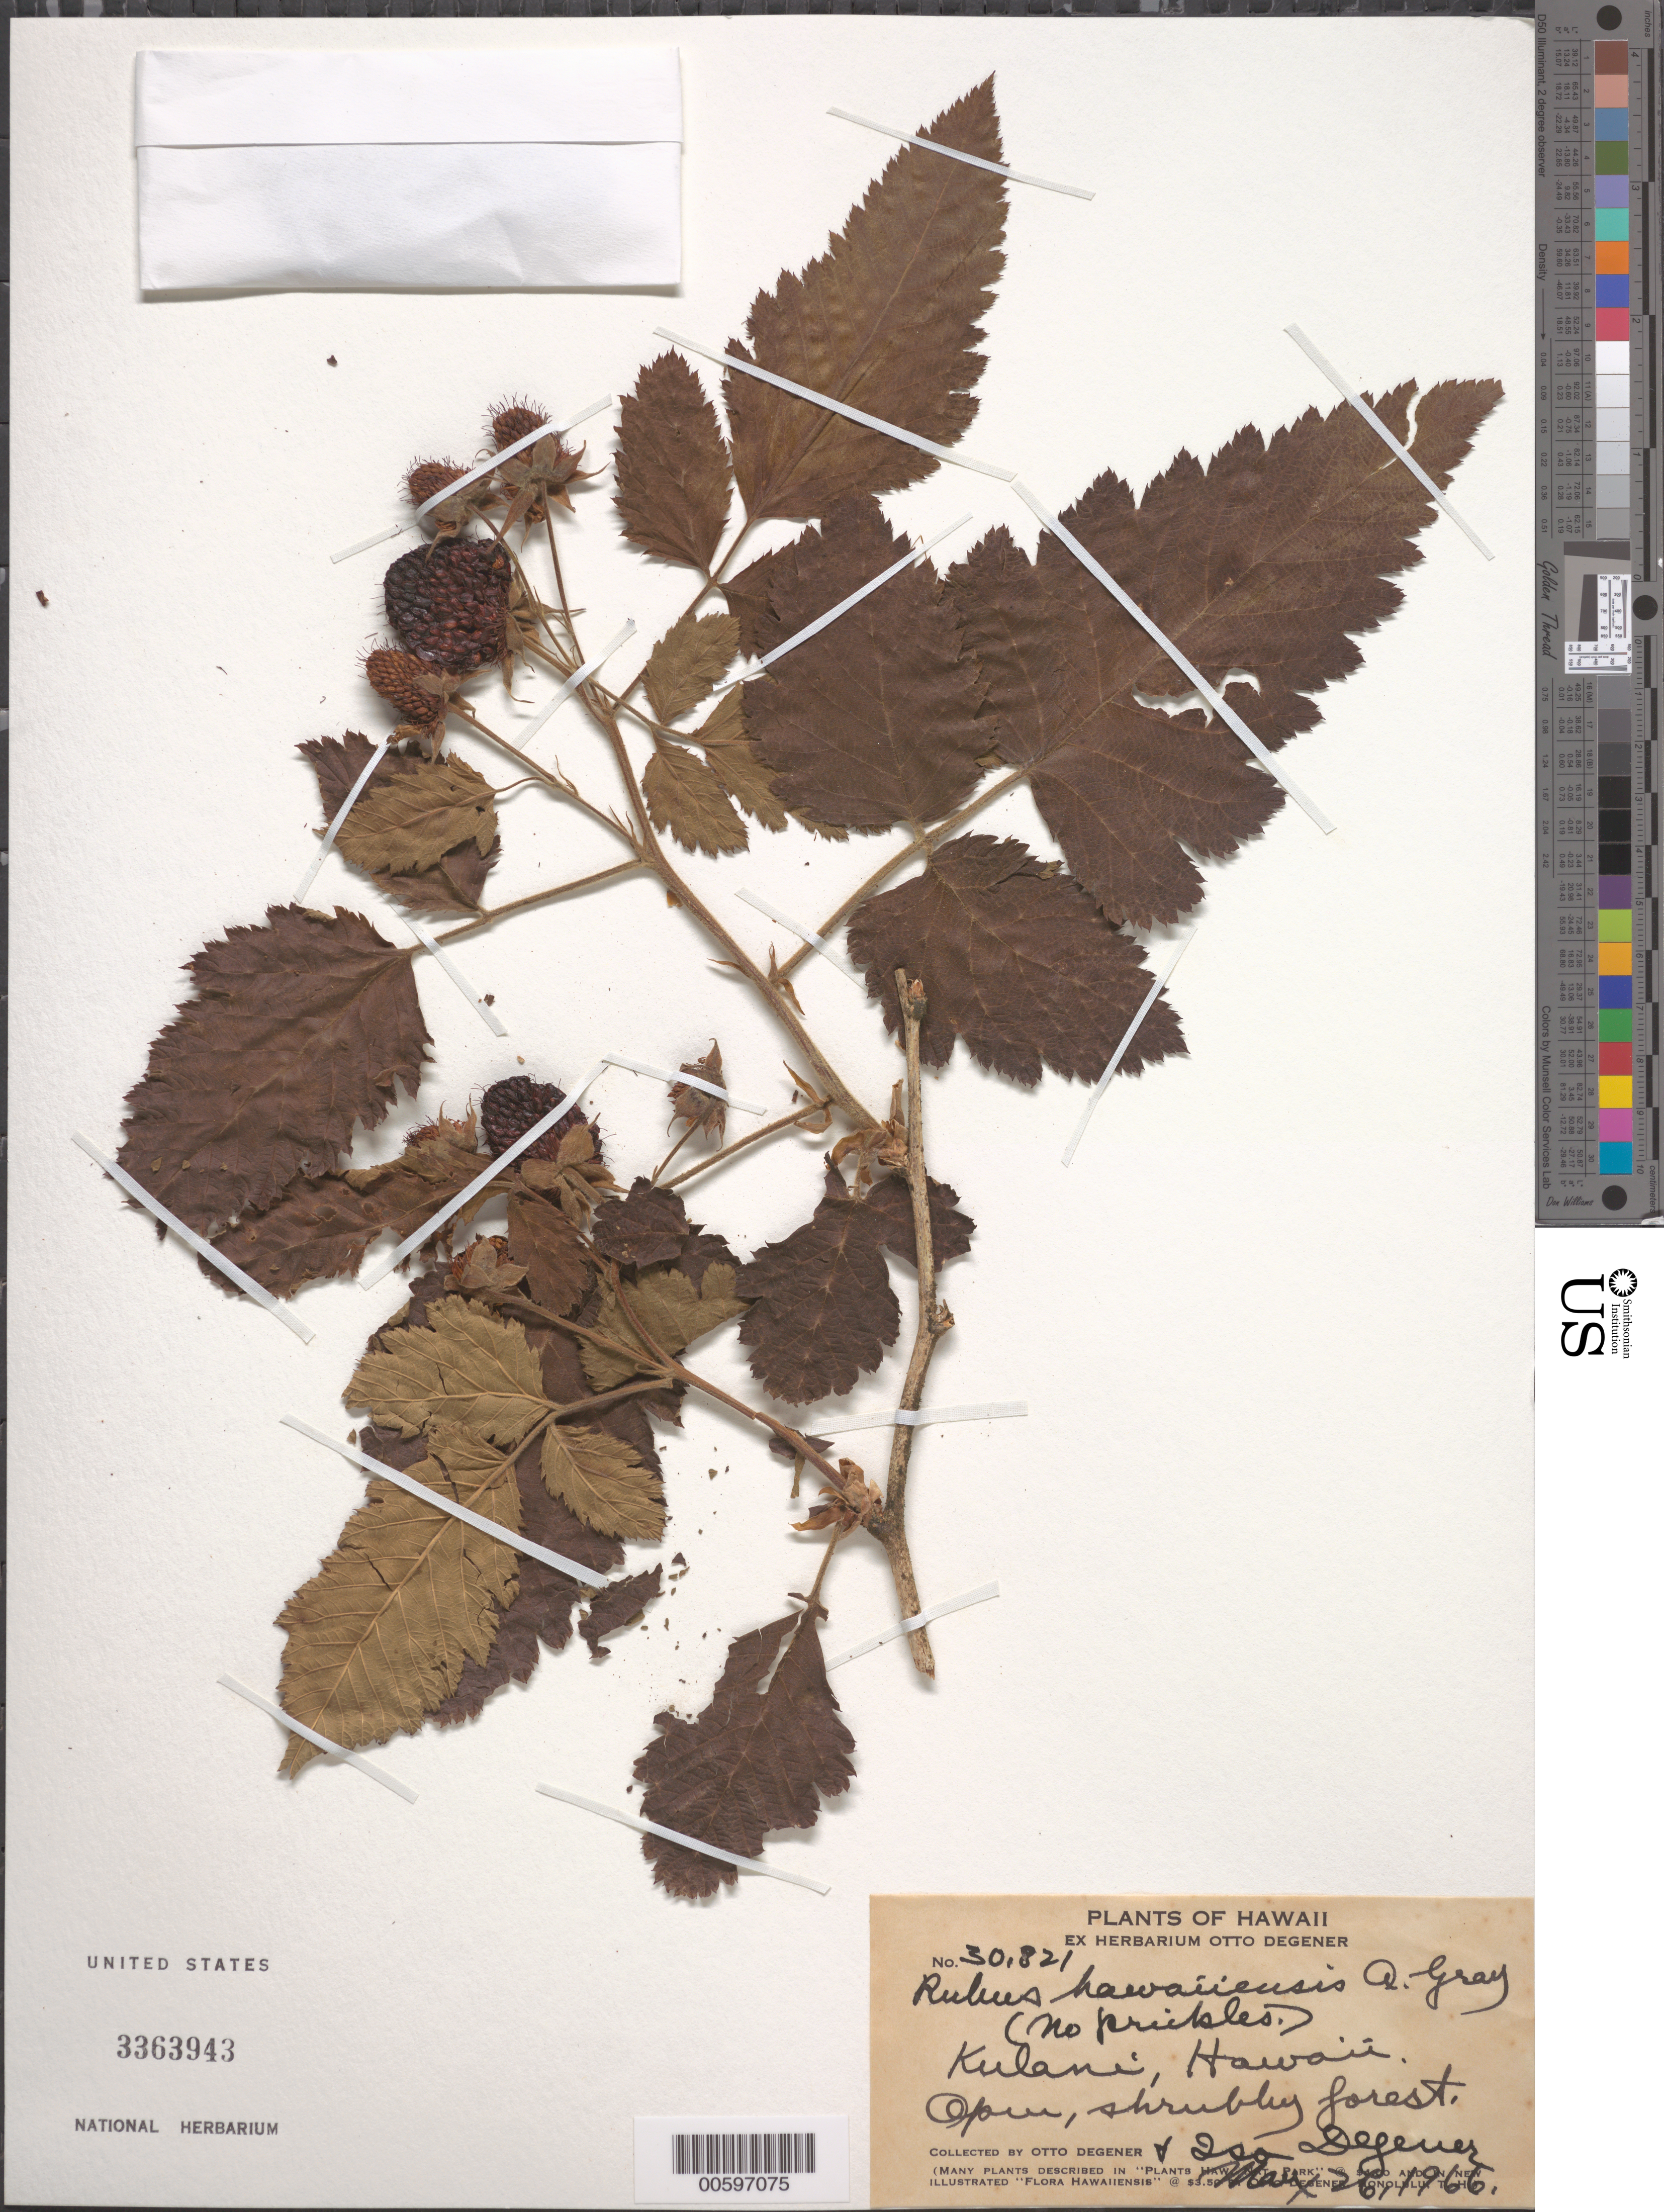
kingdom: Plantae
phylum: Tracheophyta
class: Magnoliopsida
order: Rosales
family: Rosaceae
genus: Rubus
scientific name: Rubus hawaiensis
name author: A. Gray in Wilkes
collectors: O. Degener & I. Degener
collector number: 30821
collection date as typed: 26 May 1966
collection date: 1966-05-26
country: United States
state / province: Hawaii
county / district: Hawaii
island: Hawaii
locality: Kulani.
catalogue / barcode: US 3363943